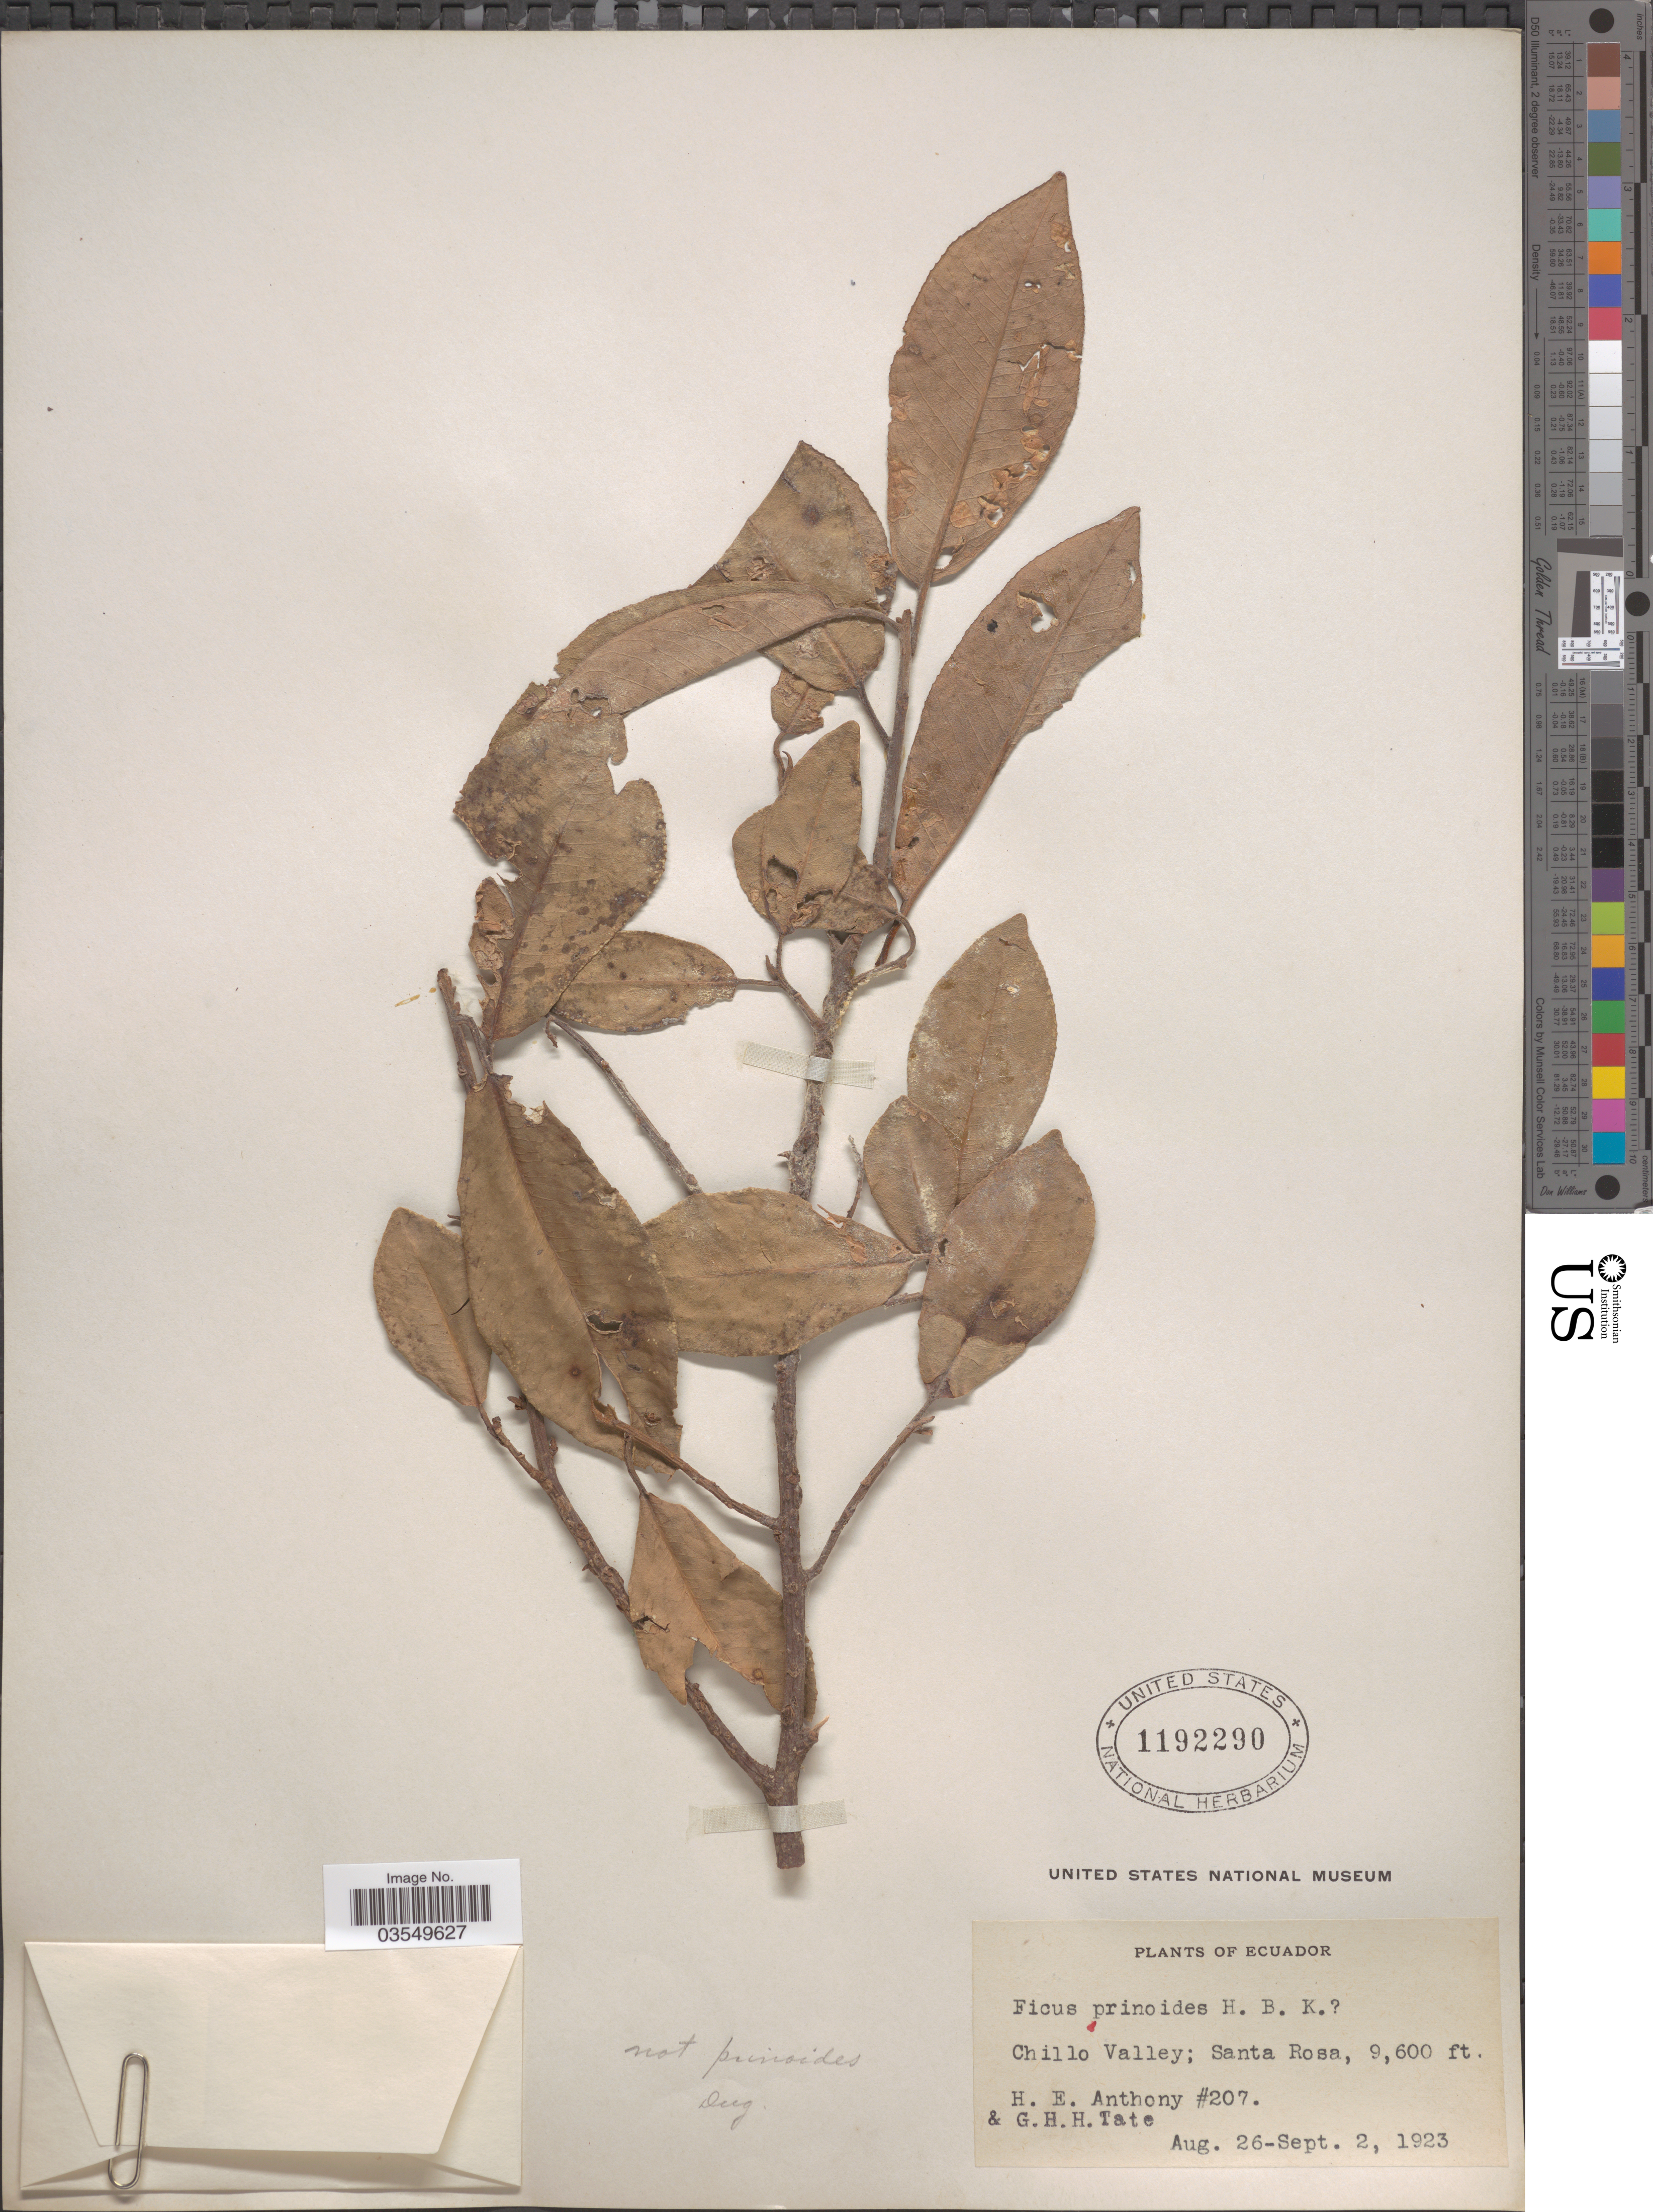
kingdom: Plantae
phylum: Tracheophyta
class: Magnoliopsida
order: Rosales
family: Moraceae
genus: Ficus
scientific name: Ficus sp.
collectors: H. E. Anthony & G. H. H.Tate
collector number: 207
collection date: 1923-08-26/1923-09-02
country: Ecuador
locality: Chillo Valley; Santa Rosa.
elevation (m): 2926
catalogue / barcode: US 1192290